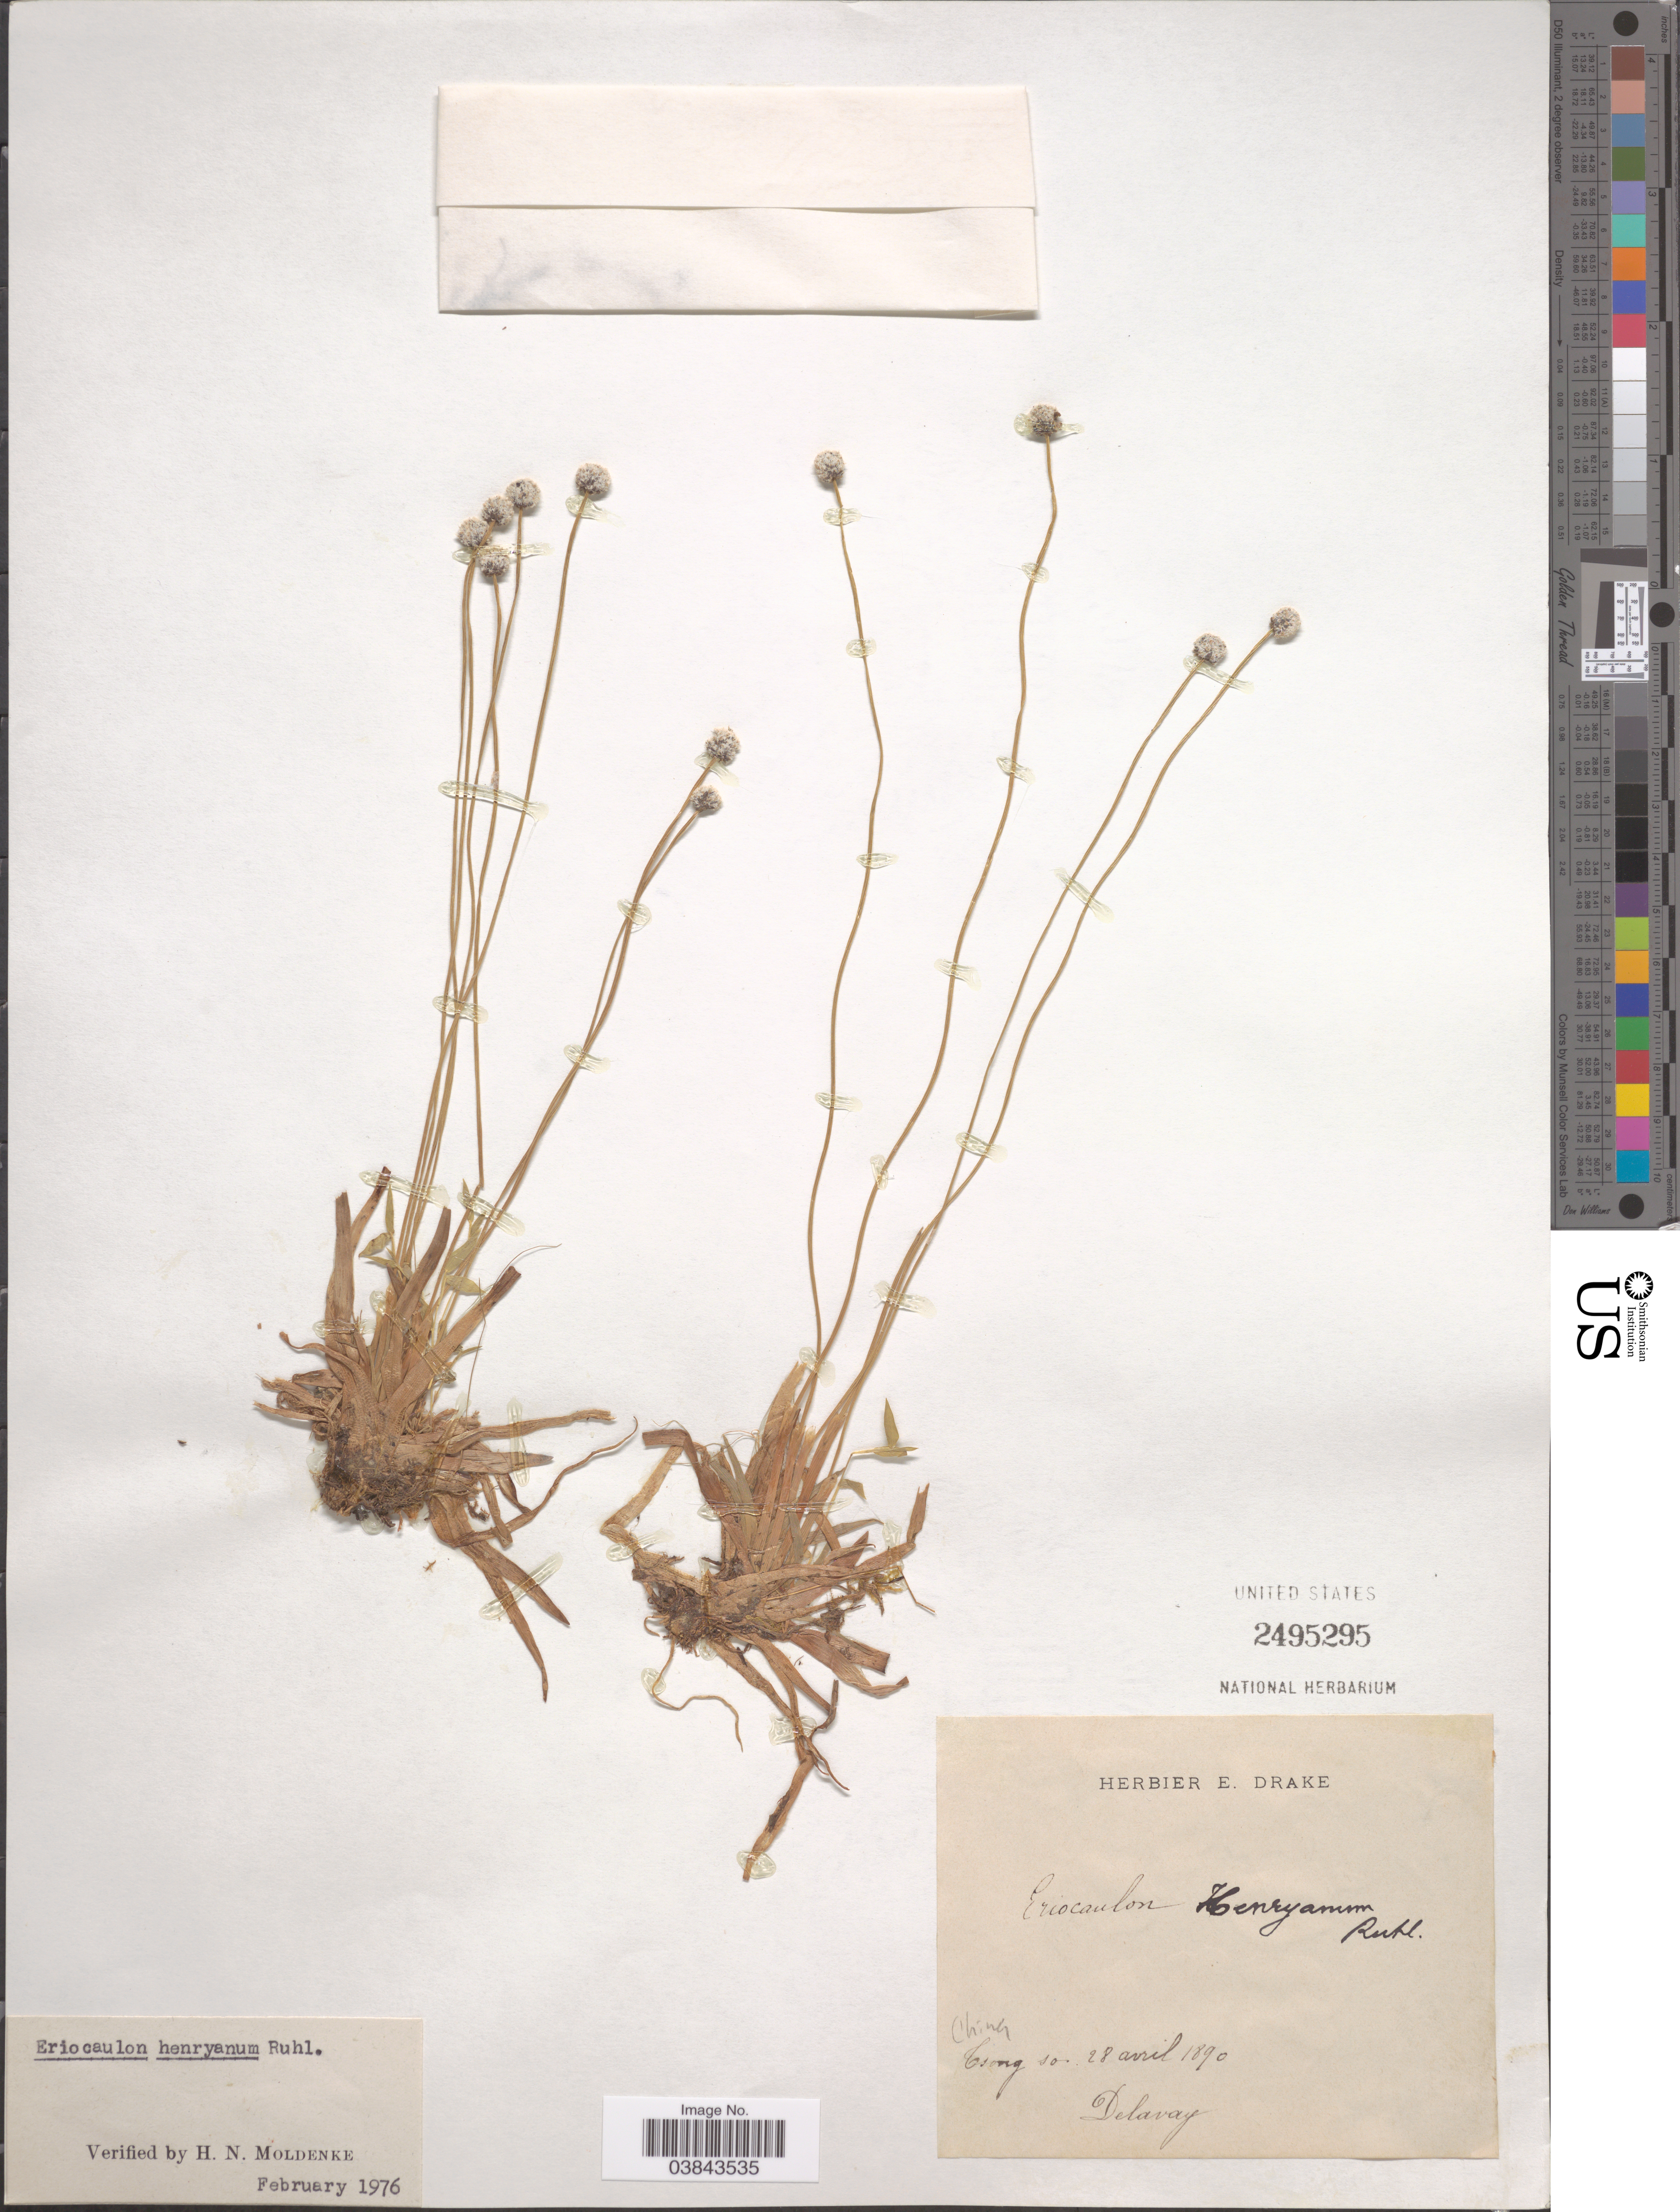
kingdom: Plantae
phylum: Tracheophyta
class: Liliopsida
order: Poales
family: Eriocaulaceae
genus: Eriocaulon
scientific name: Eriocaulon henryanum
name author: Ruhland in Engl.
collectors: Delavay, --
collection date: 1890-04-28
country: China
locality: Siong so.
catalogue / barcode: US 2495295